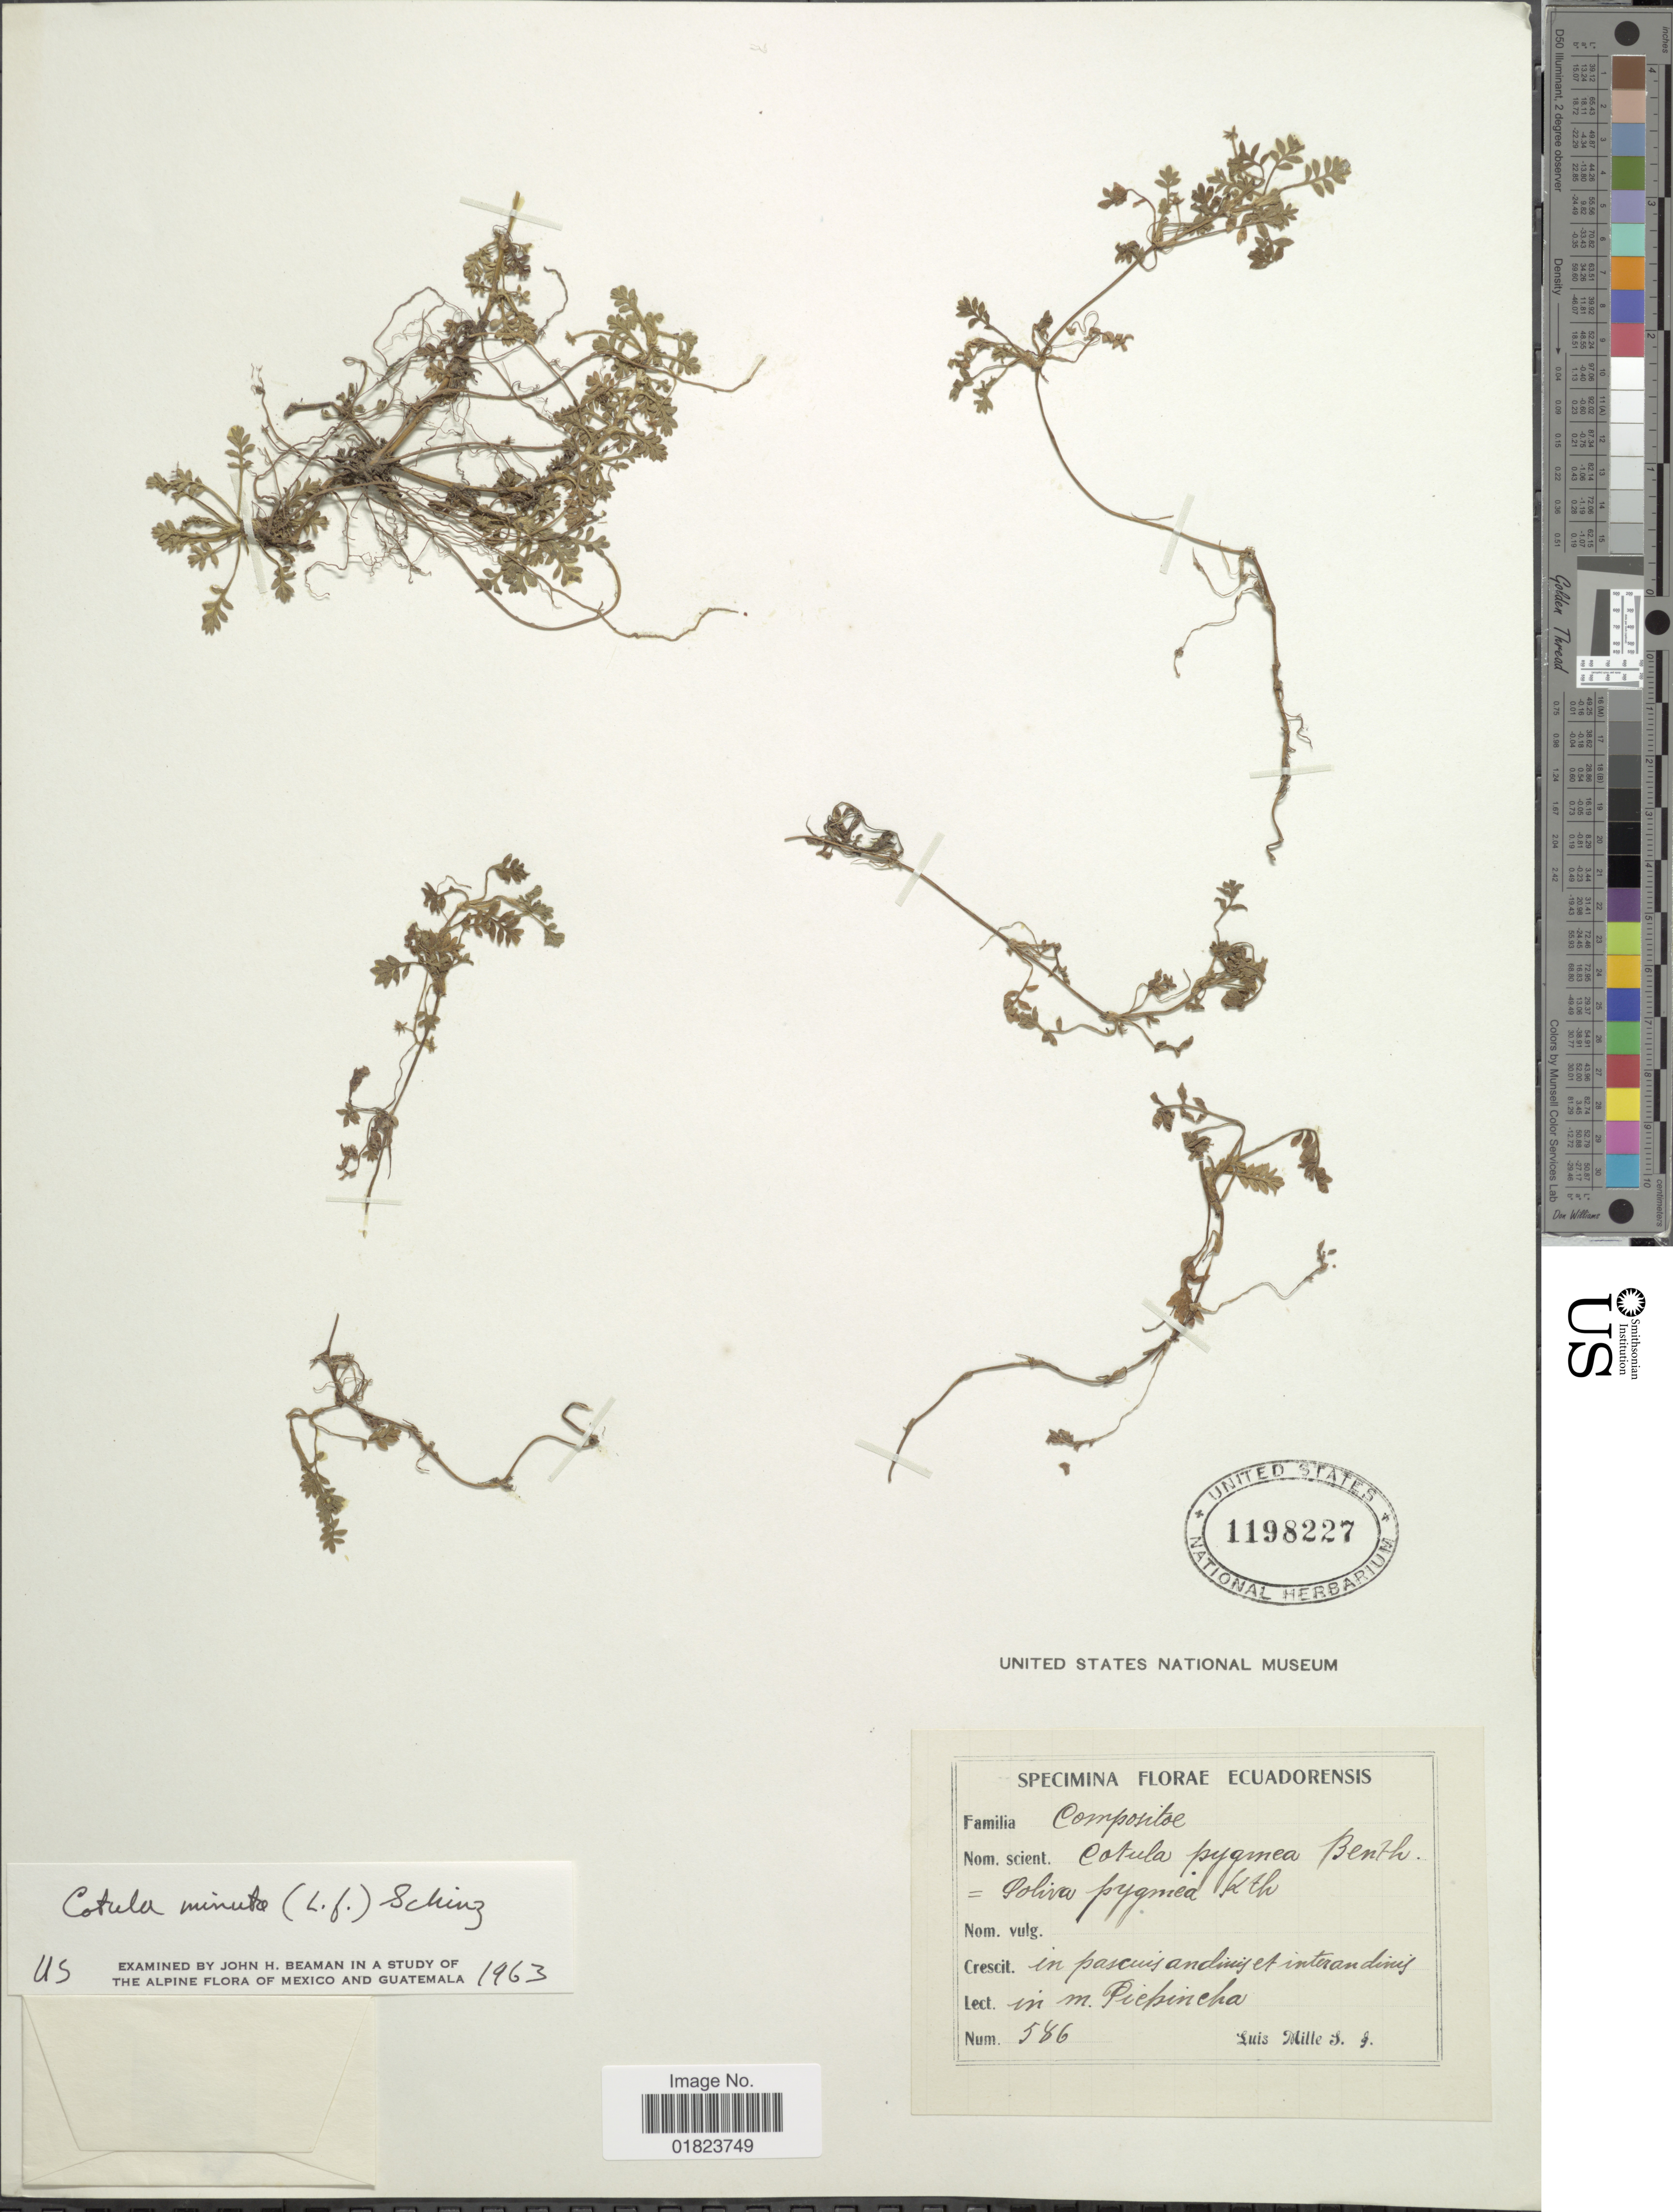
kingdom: Plantae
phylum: Tracheophyta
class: Magnoliopsida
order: Asterales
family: Asteraceae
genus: Cotula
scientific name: Cotula minuta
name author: G. Forst.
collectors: L. Mille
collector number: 586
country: Ecuador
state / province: Pichincha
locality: In pascuis andinis et inter andinis, in m. Pichincha.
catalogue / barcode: US 1198227